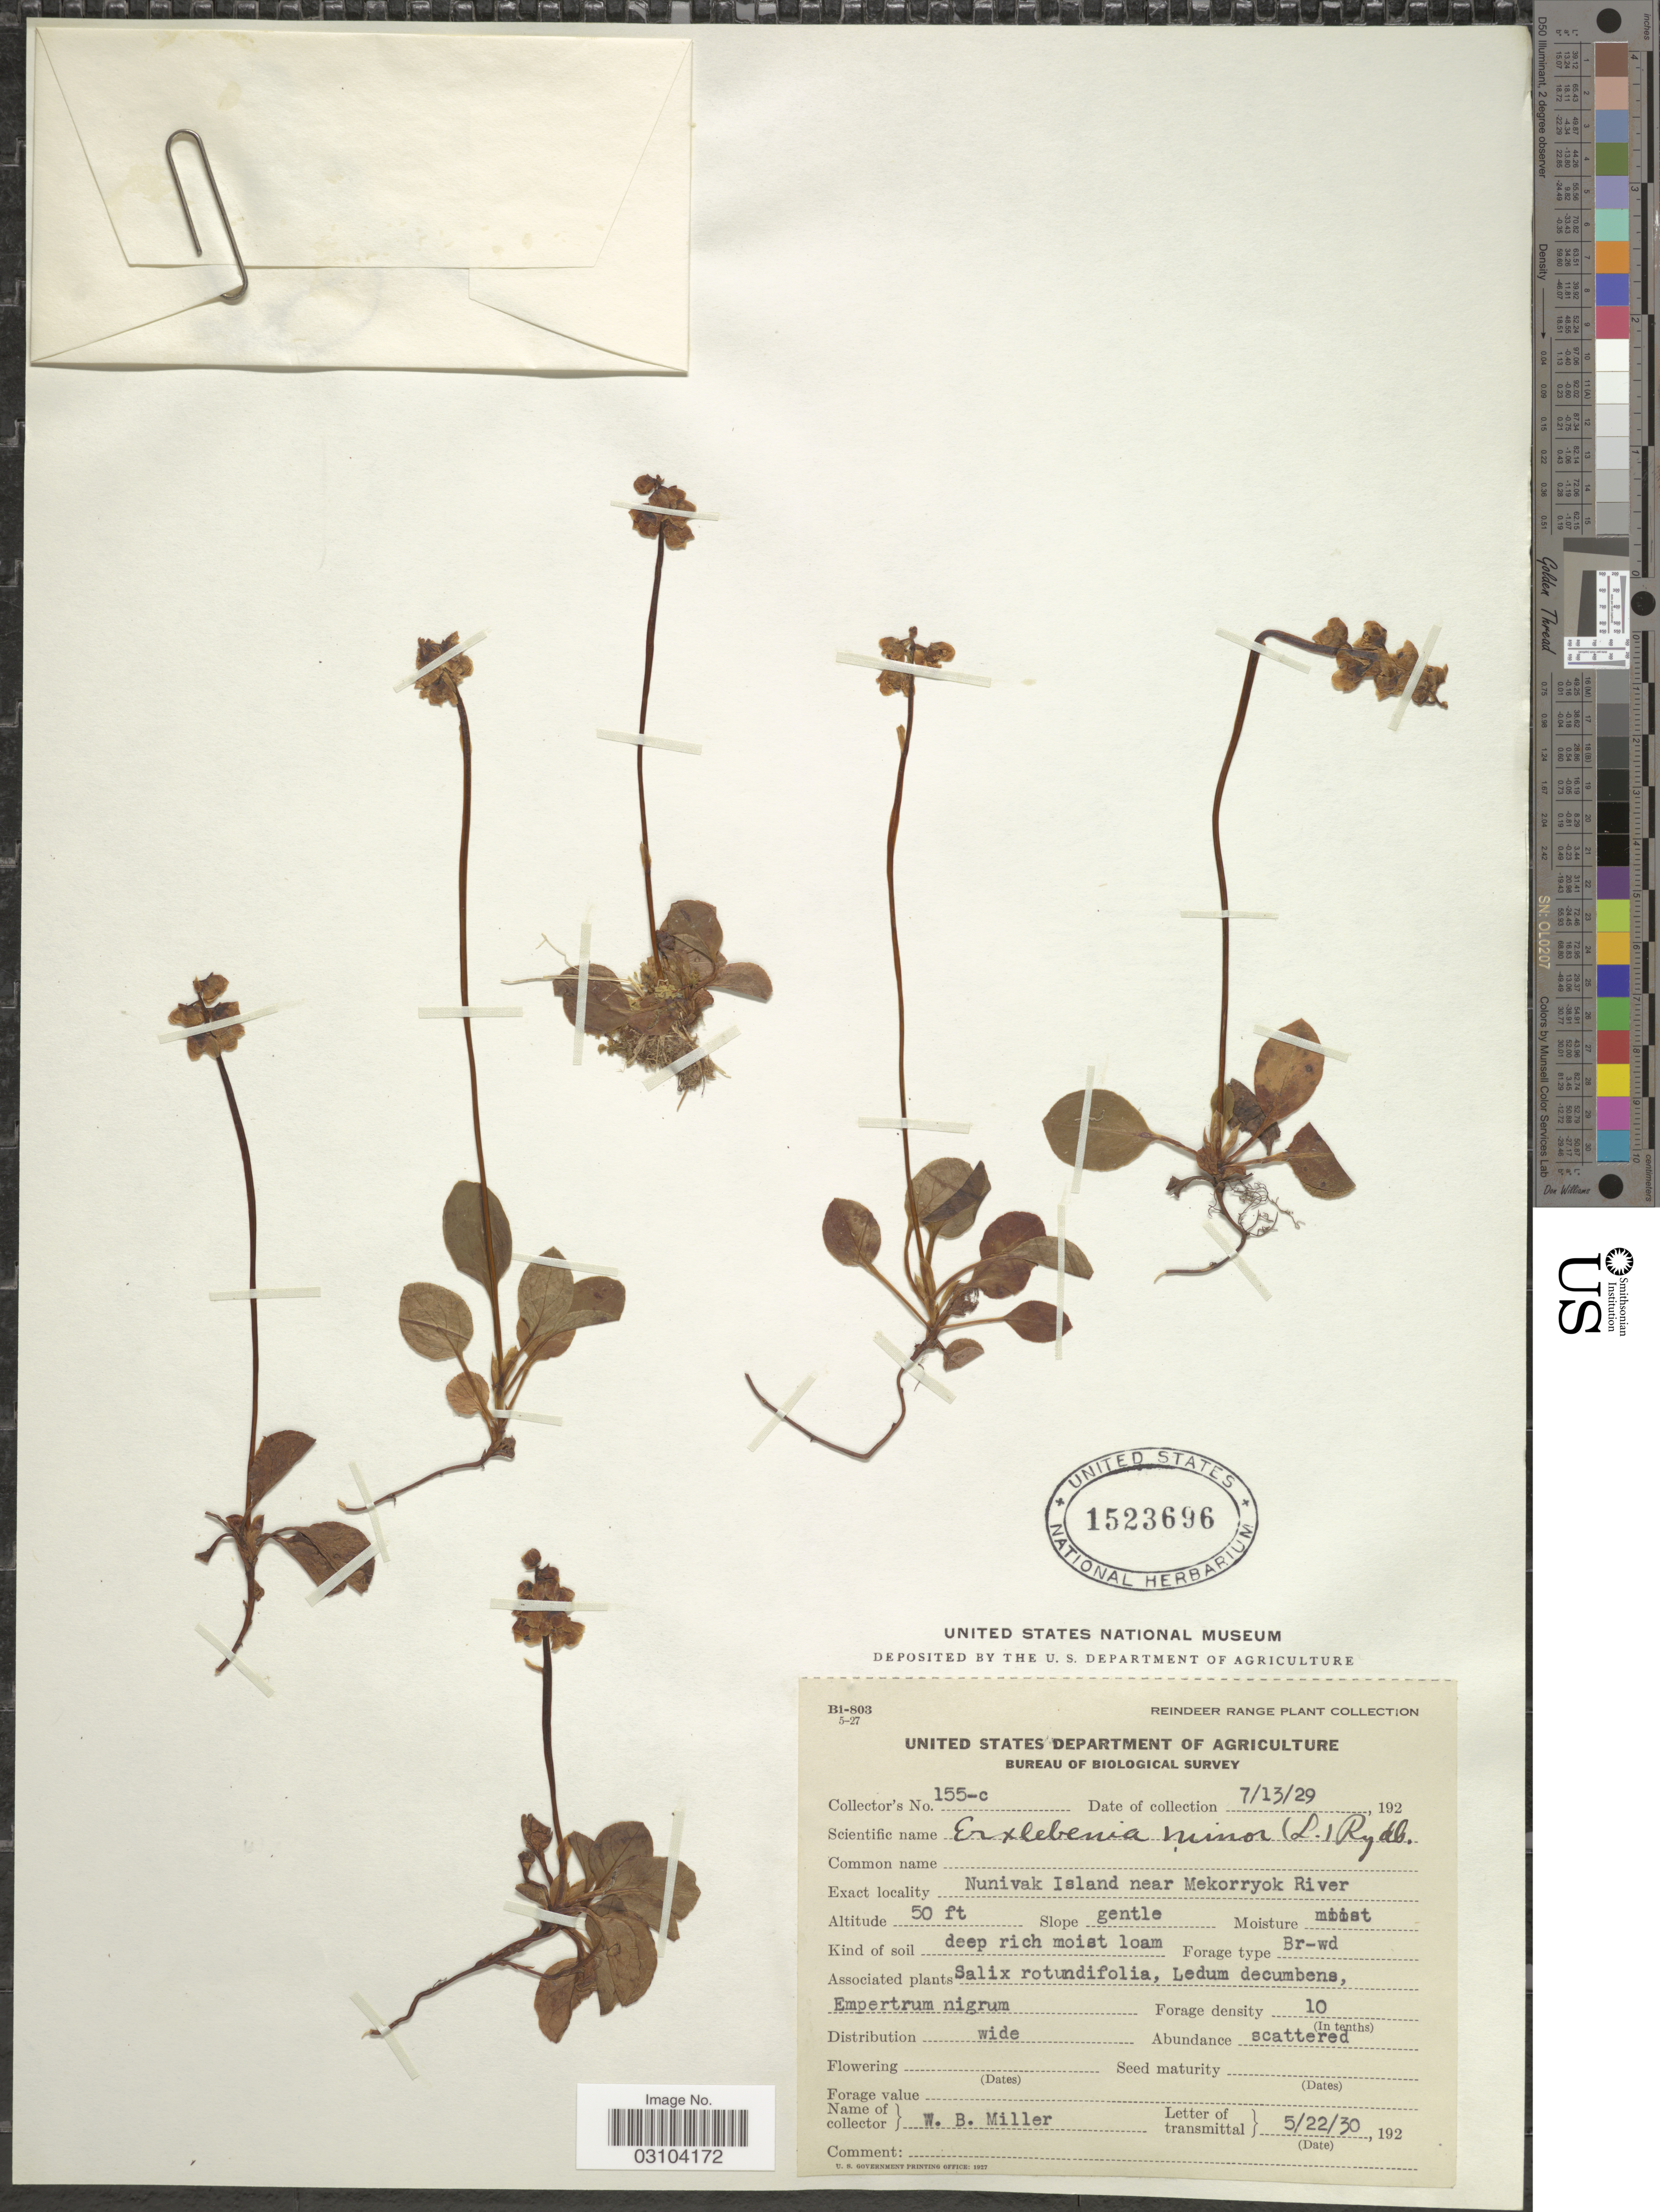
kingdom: Plantae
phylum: Tracheophyta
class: Magnoliopsida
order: Ericales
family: Ericaceae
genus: Pyrola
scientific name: Pyrola minor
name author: L.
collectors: W. Miller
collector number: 155-c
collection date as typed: Transcribed d/m/y: 13/7/29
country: United States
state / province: Alaska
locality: Nunivak Island near Mekorryok River.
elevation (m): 15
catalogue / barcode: US 1523696